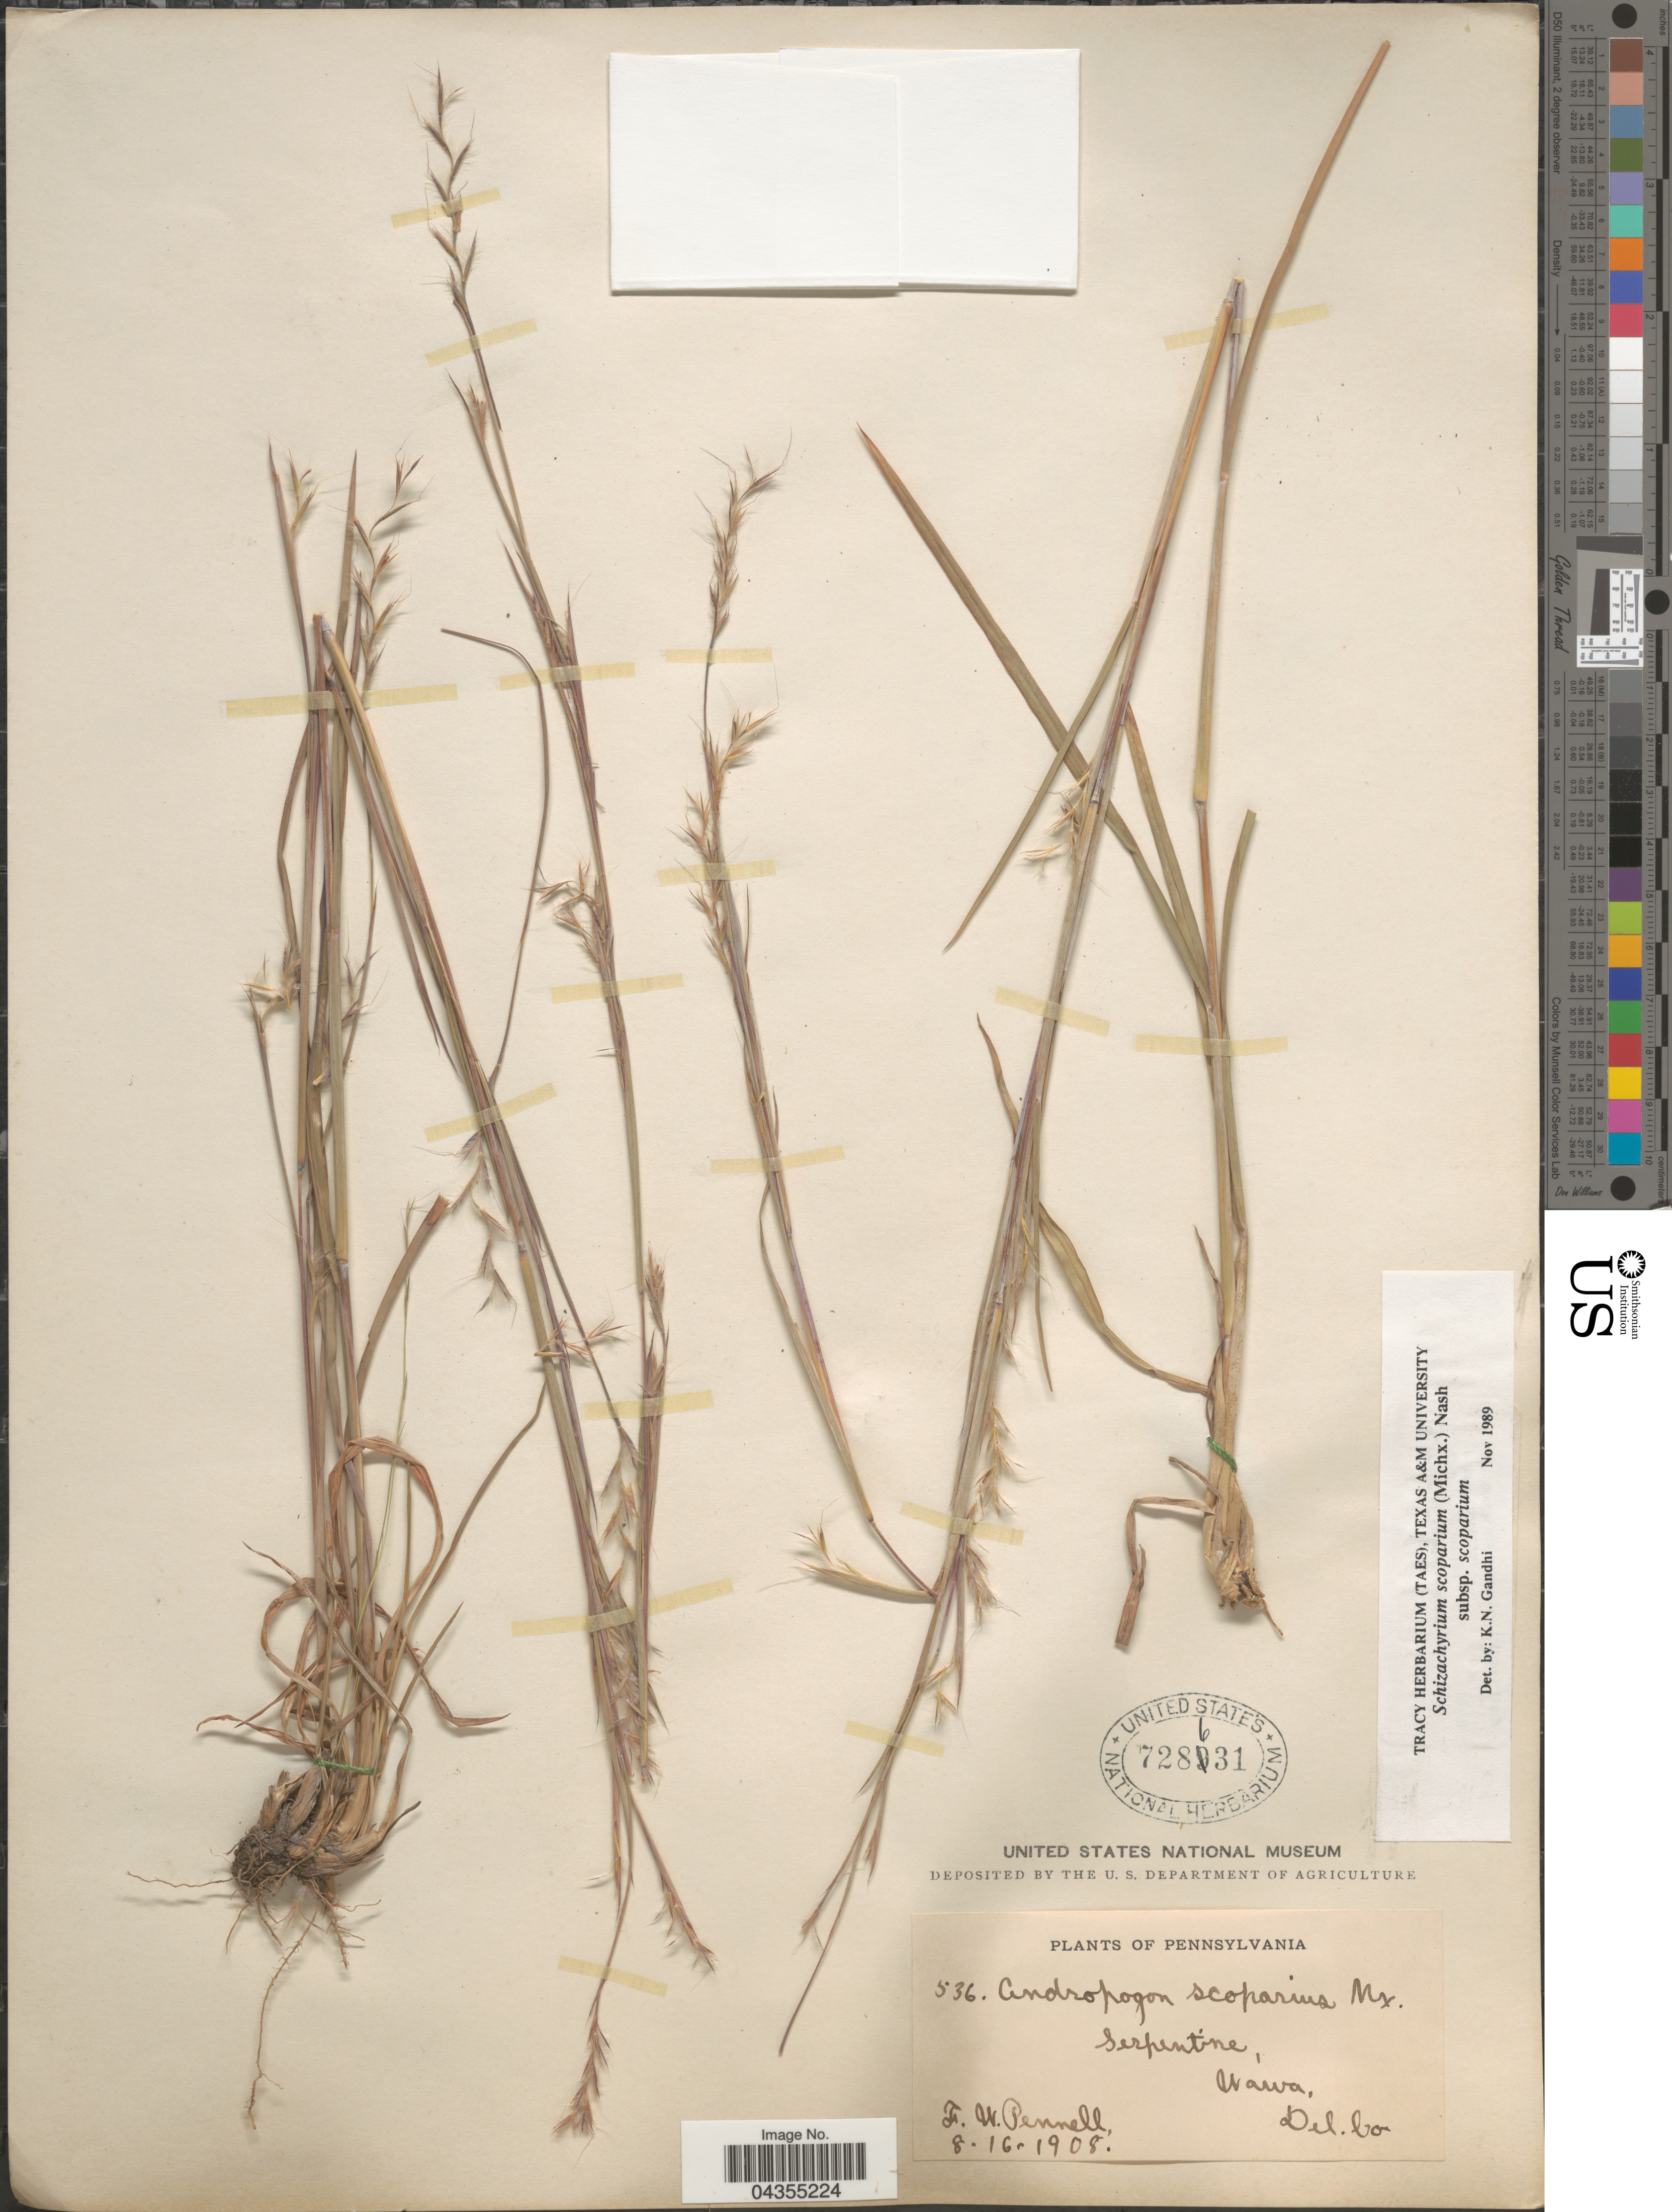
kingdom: Plantae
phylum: Tracheophyta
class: Liliopsida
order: Poales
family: Poaceae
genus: Schizachyrium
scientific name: Schizachyrium scoparium var. scoparium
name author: (Michx.) Nash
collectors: F. W. Pennell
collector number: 536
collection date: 1908-08-16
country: United States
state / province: Pennsylvania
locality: Serpentine, Wawa, Del. Co.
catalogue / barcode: US 728631